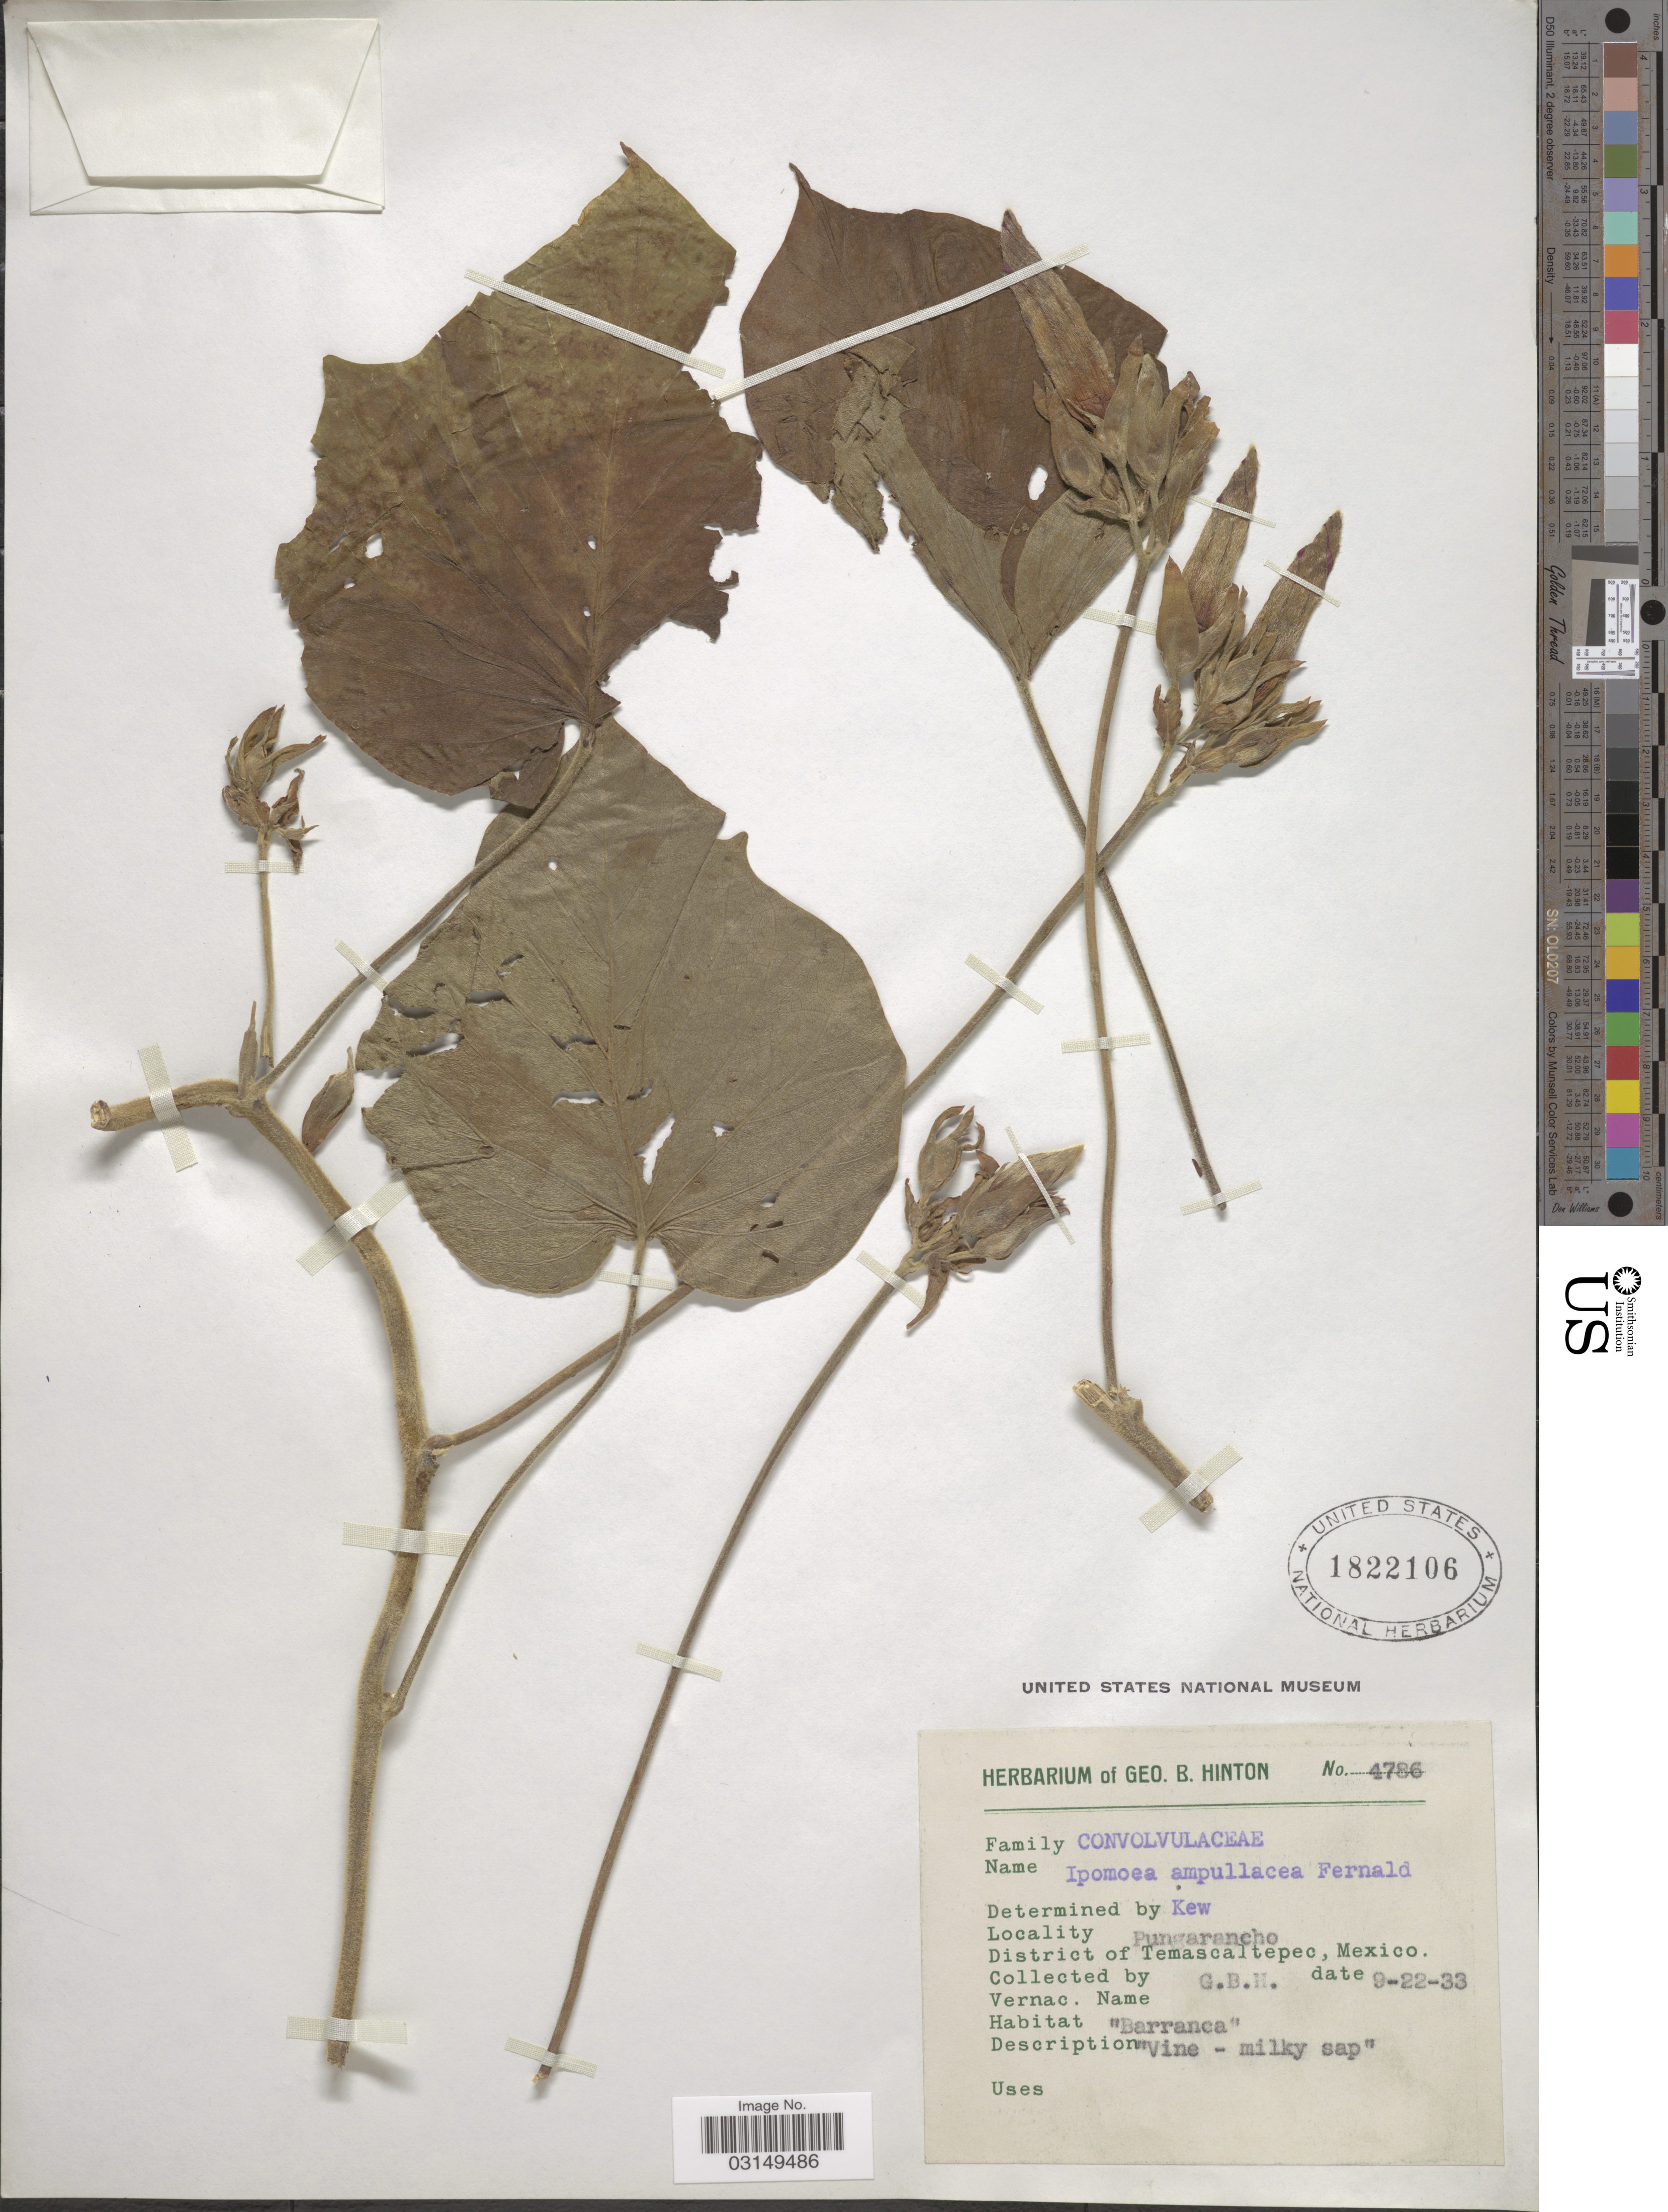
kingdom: Plantae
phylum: Tracheophyta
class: Magnoliopsida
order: Solanales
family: Convolvulaceae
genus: Ipomoea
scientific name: Ipomoea ampullacea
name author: Fernald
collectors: G. B. Hinton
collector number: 4786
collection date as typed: Transcribed d/m/y: 22/9/33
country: Mexico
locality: Pungarancho. District of Temascaltepec.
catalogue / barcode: US 1822106